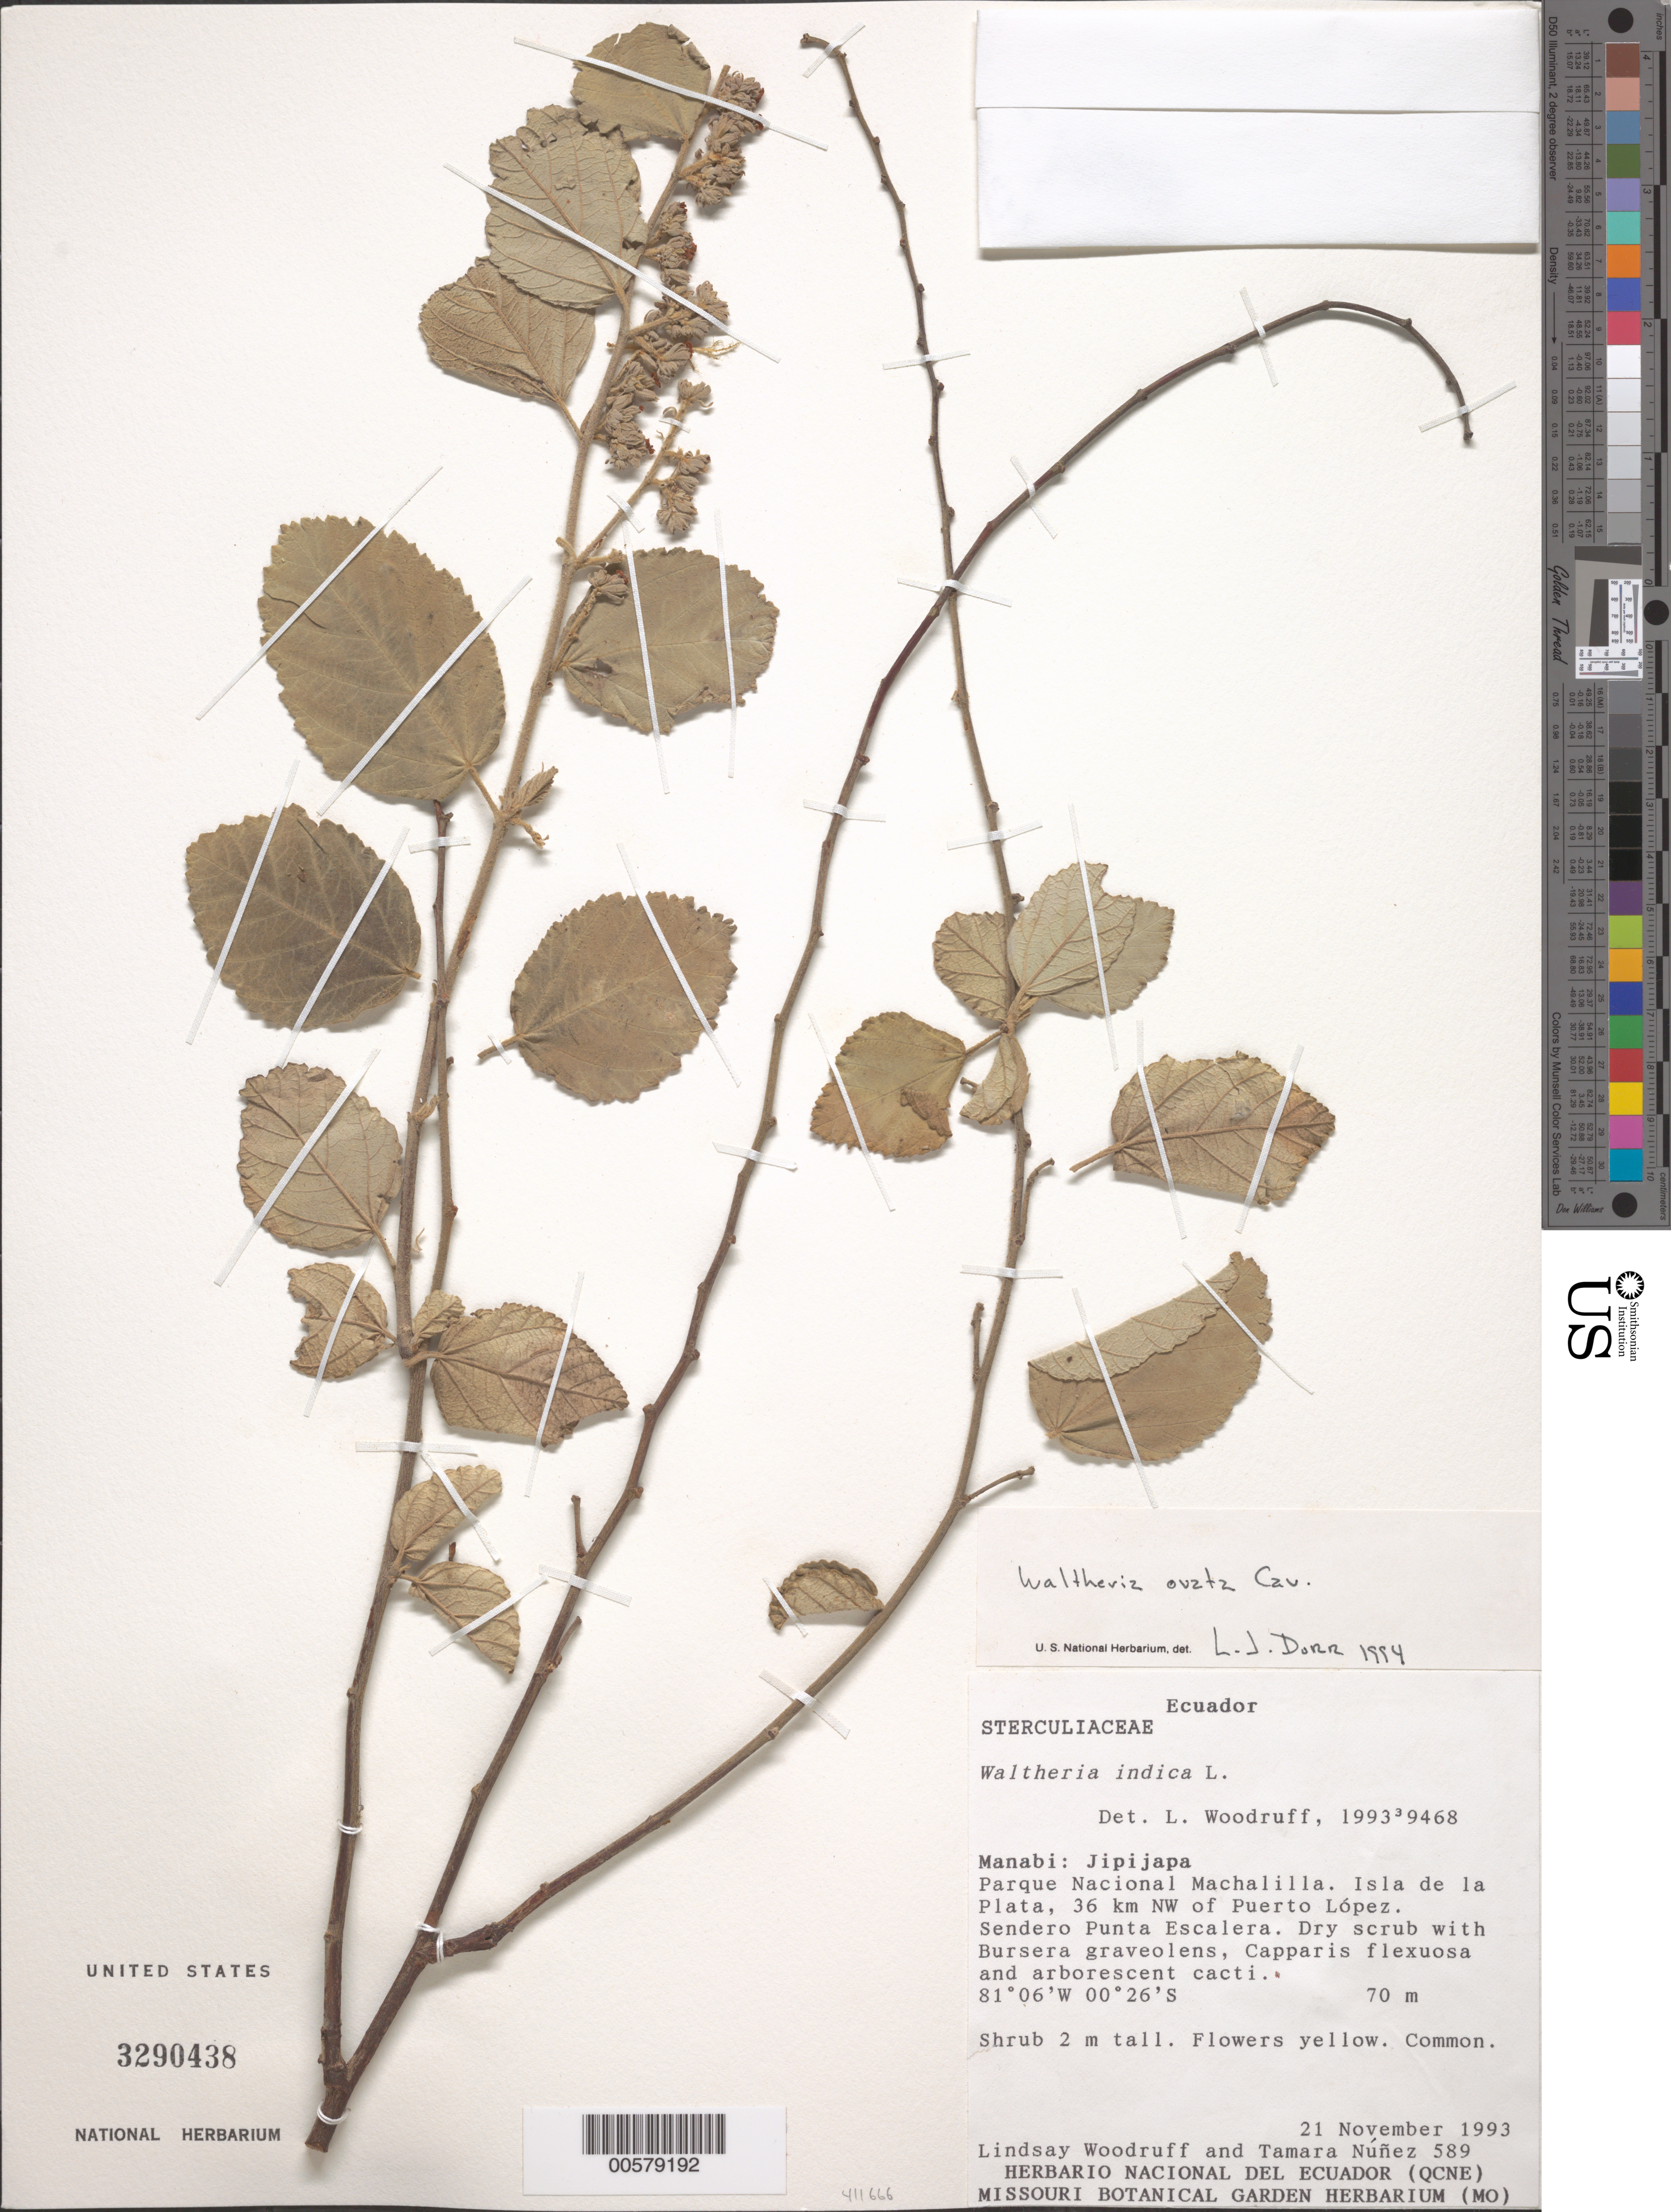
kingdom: Plantae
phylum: Tracheophyta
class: Magnoliopsida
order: Malvales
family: Malvaceae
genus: Waltheria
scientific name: Waltheria ovata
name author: Cav.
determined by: Dorr, L. J., (BOT), Smithsonian Institution - National Museum of Natural History (UNITED STATES)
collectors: L. Woodruff & T. Núñez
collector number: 589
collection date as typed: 21 Nov 1993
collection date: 1993-11-21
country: Ecuador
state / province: Manabí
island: Isla de La Plata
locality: Jipijapa Parque Nacional Machalilla, 36 km NW of Puerto López, Sendero Punta Escalera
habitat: Dry scrub with Bursera graveolens, Capparis flexuosa and arborescent cacti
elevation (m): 70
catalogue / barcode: US 3290438